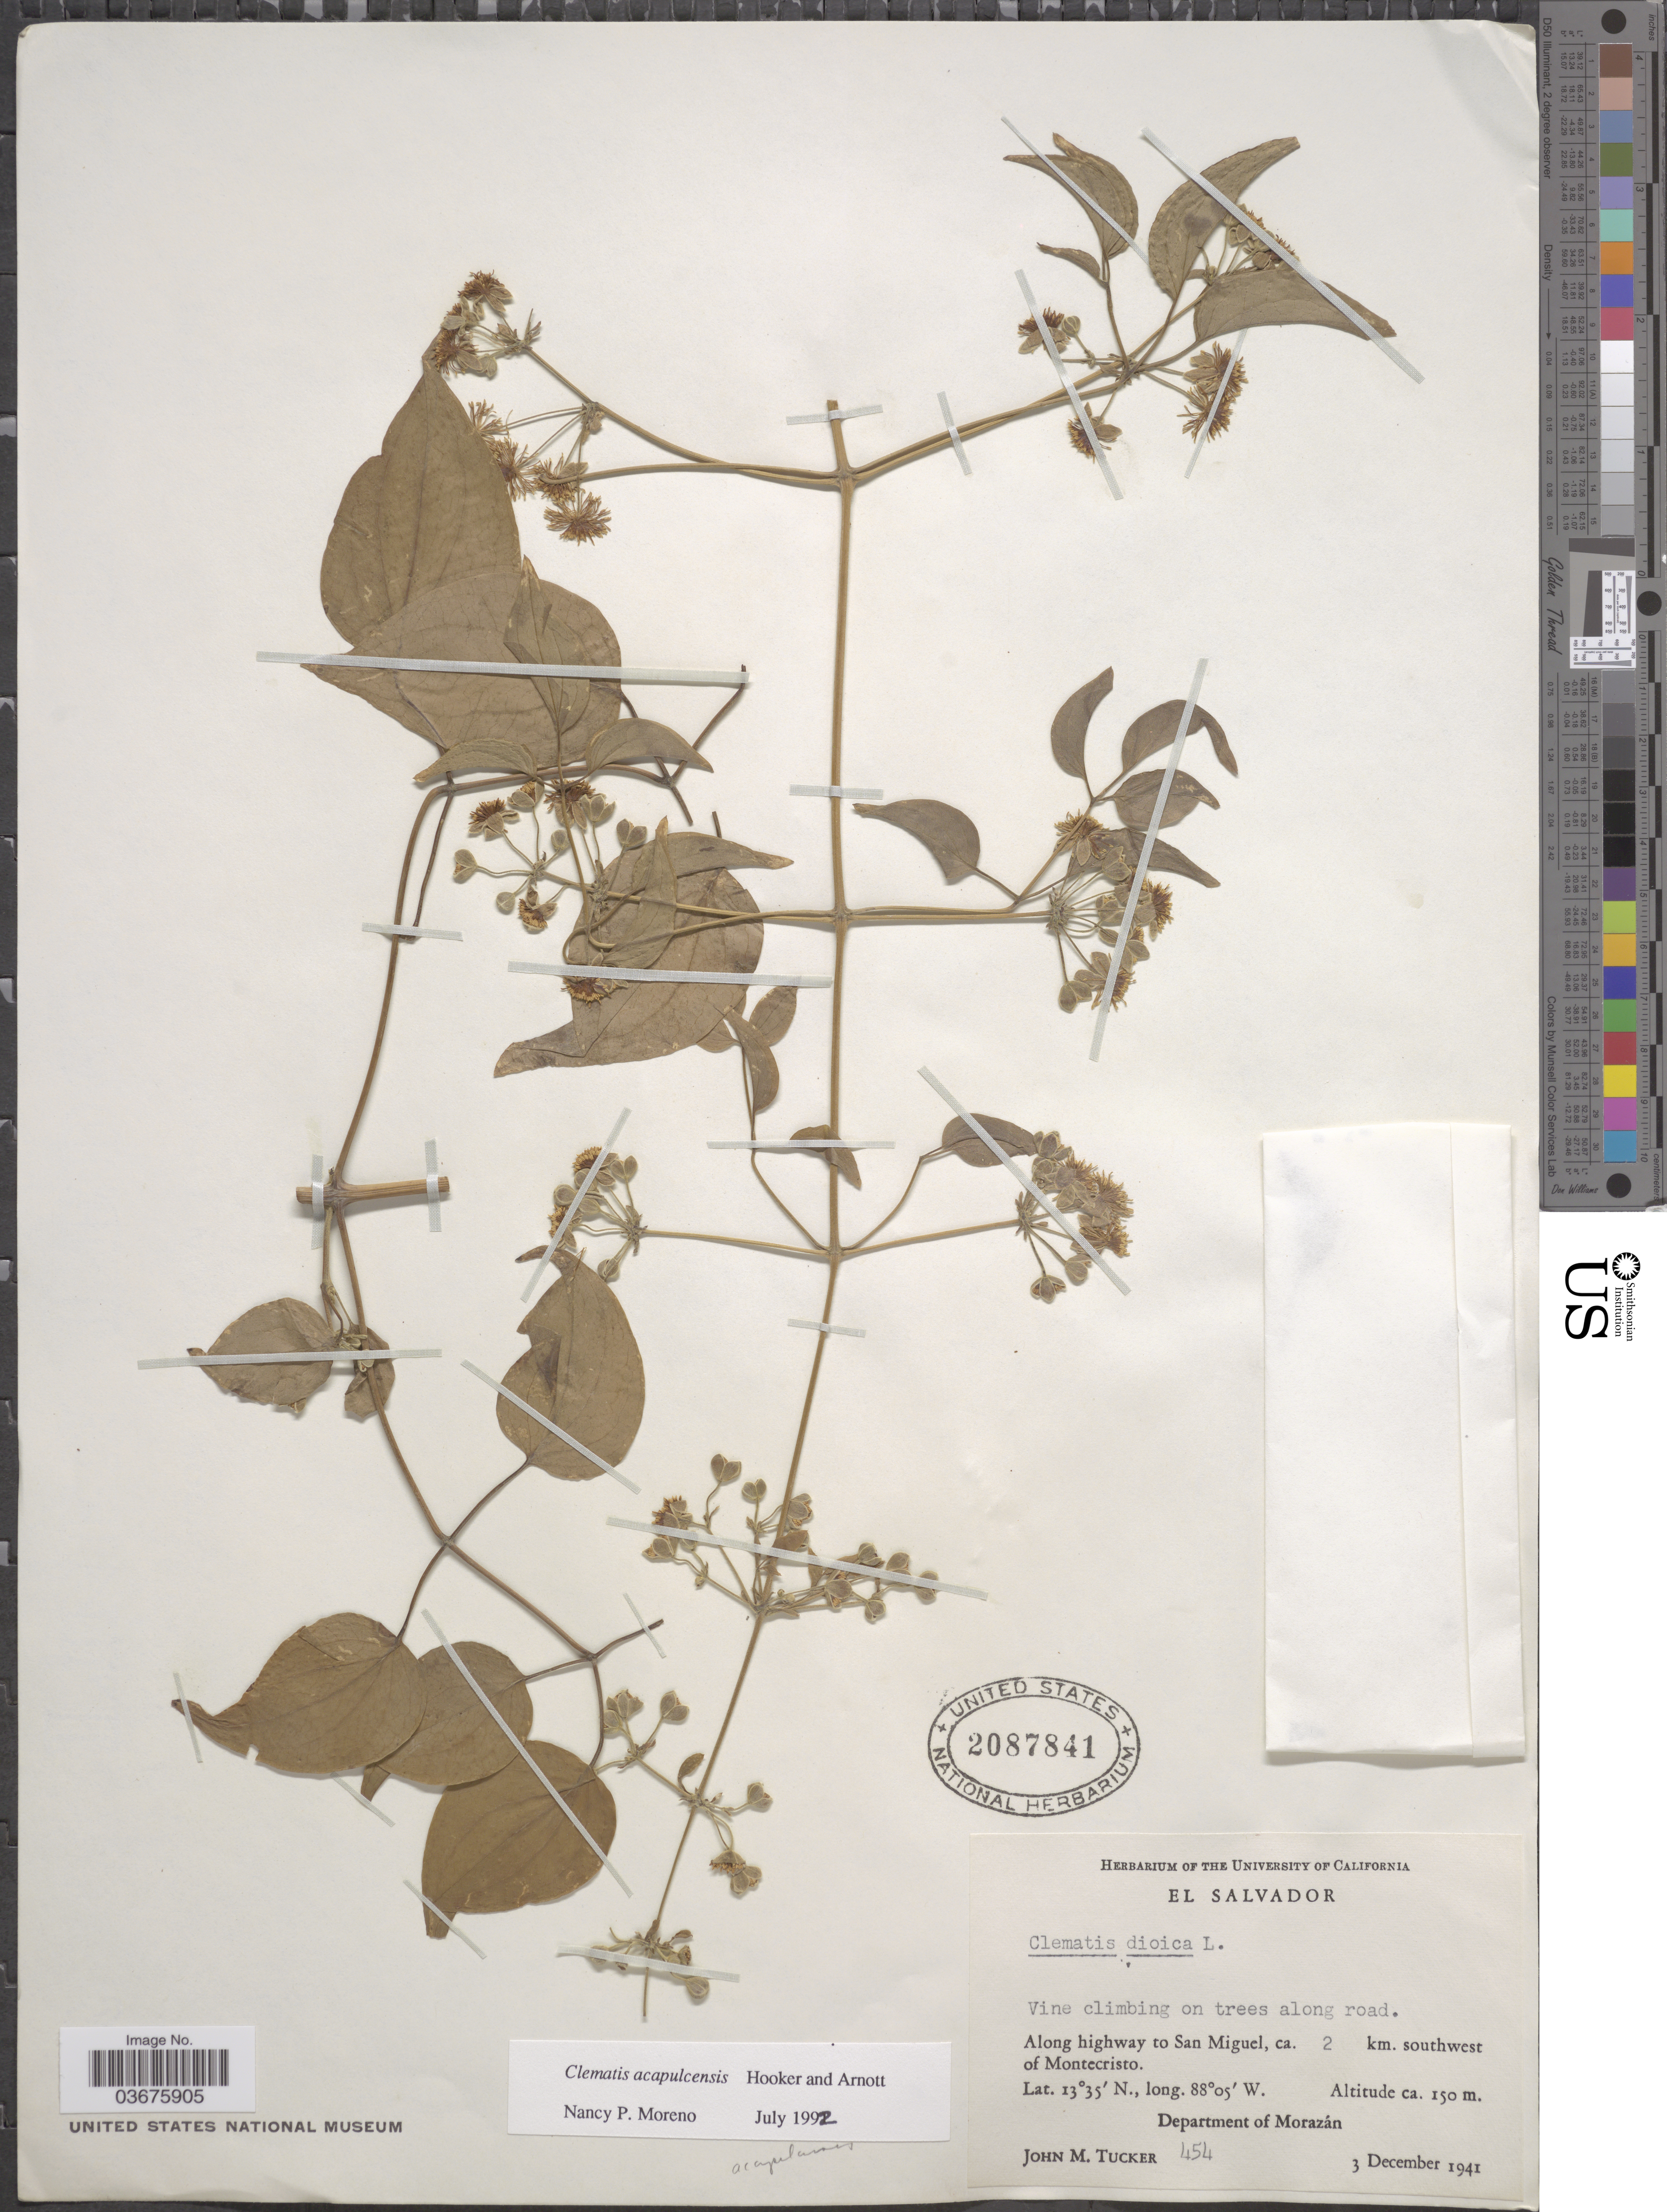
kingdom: Plantae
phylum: Tracheophyta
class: Magnoliopsida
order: Ranunculales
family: Ranunculaceae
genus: Clematis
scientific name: Clematis acapulcensis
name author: Hook. & Arn.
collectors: J. M. Tucker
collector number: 454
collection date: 1941-12-03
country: El Salvador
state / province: Morazan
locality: Along highway to San Miguel, ca. 2 km. southwest of Montecristo. Department of Morazán.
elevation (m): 150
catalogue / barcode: US 2087841